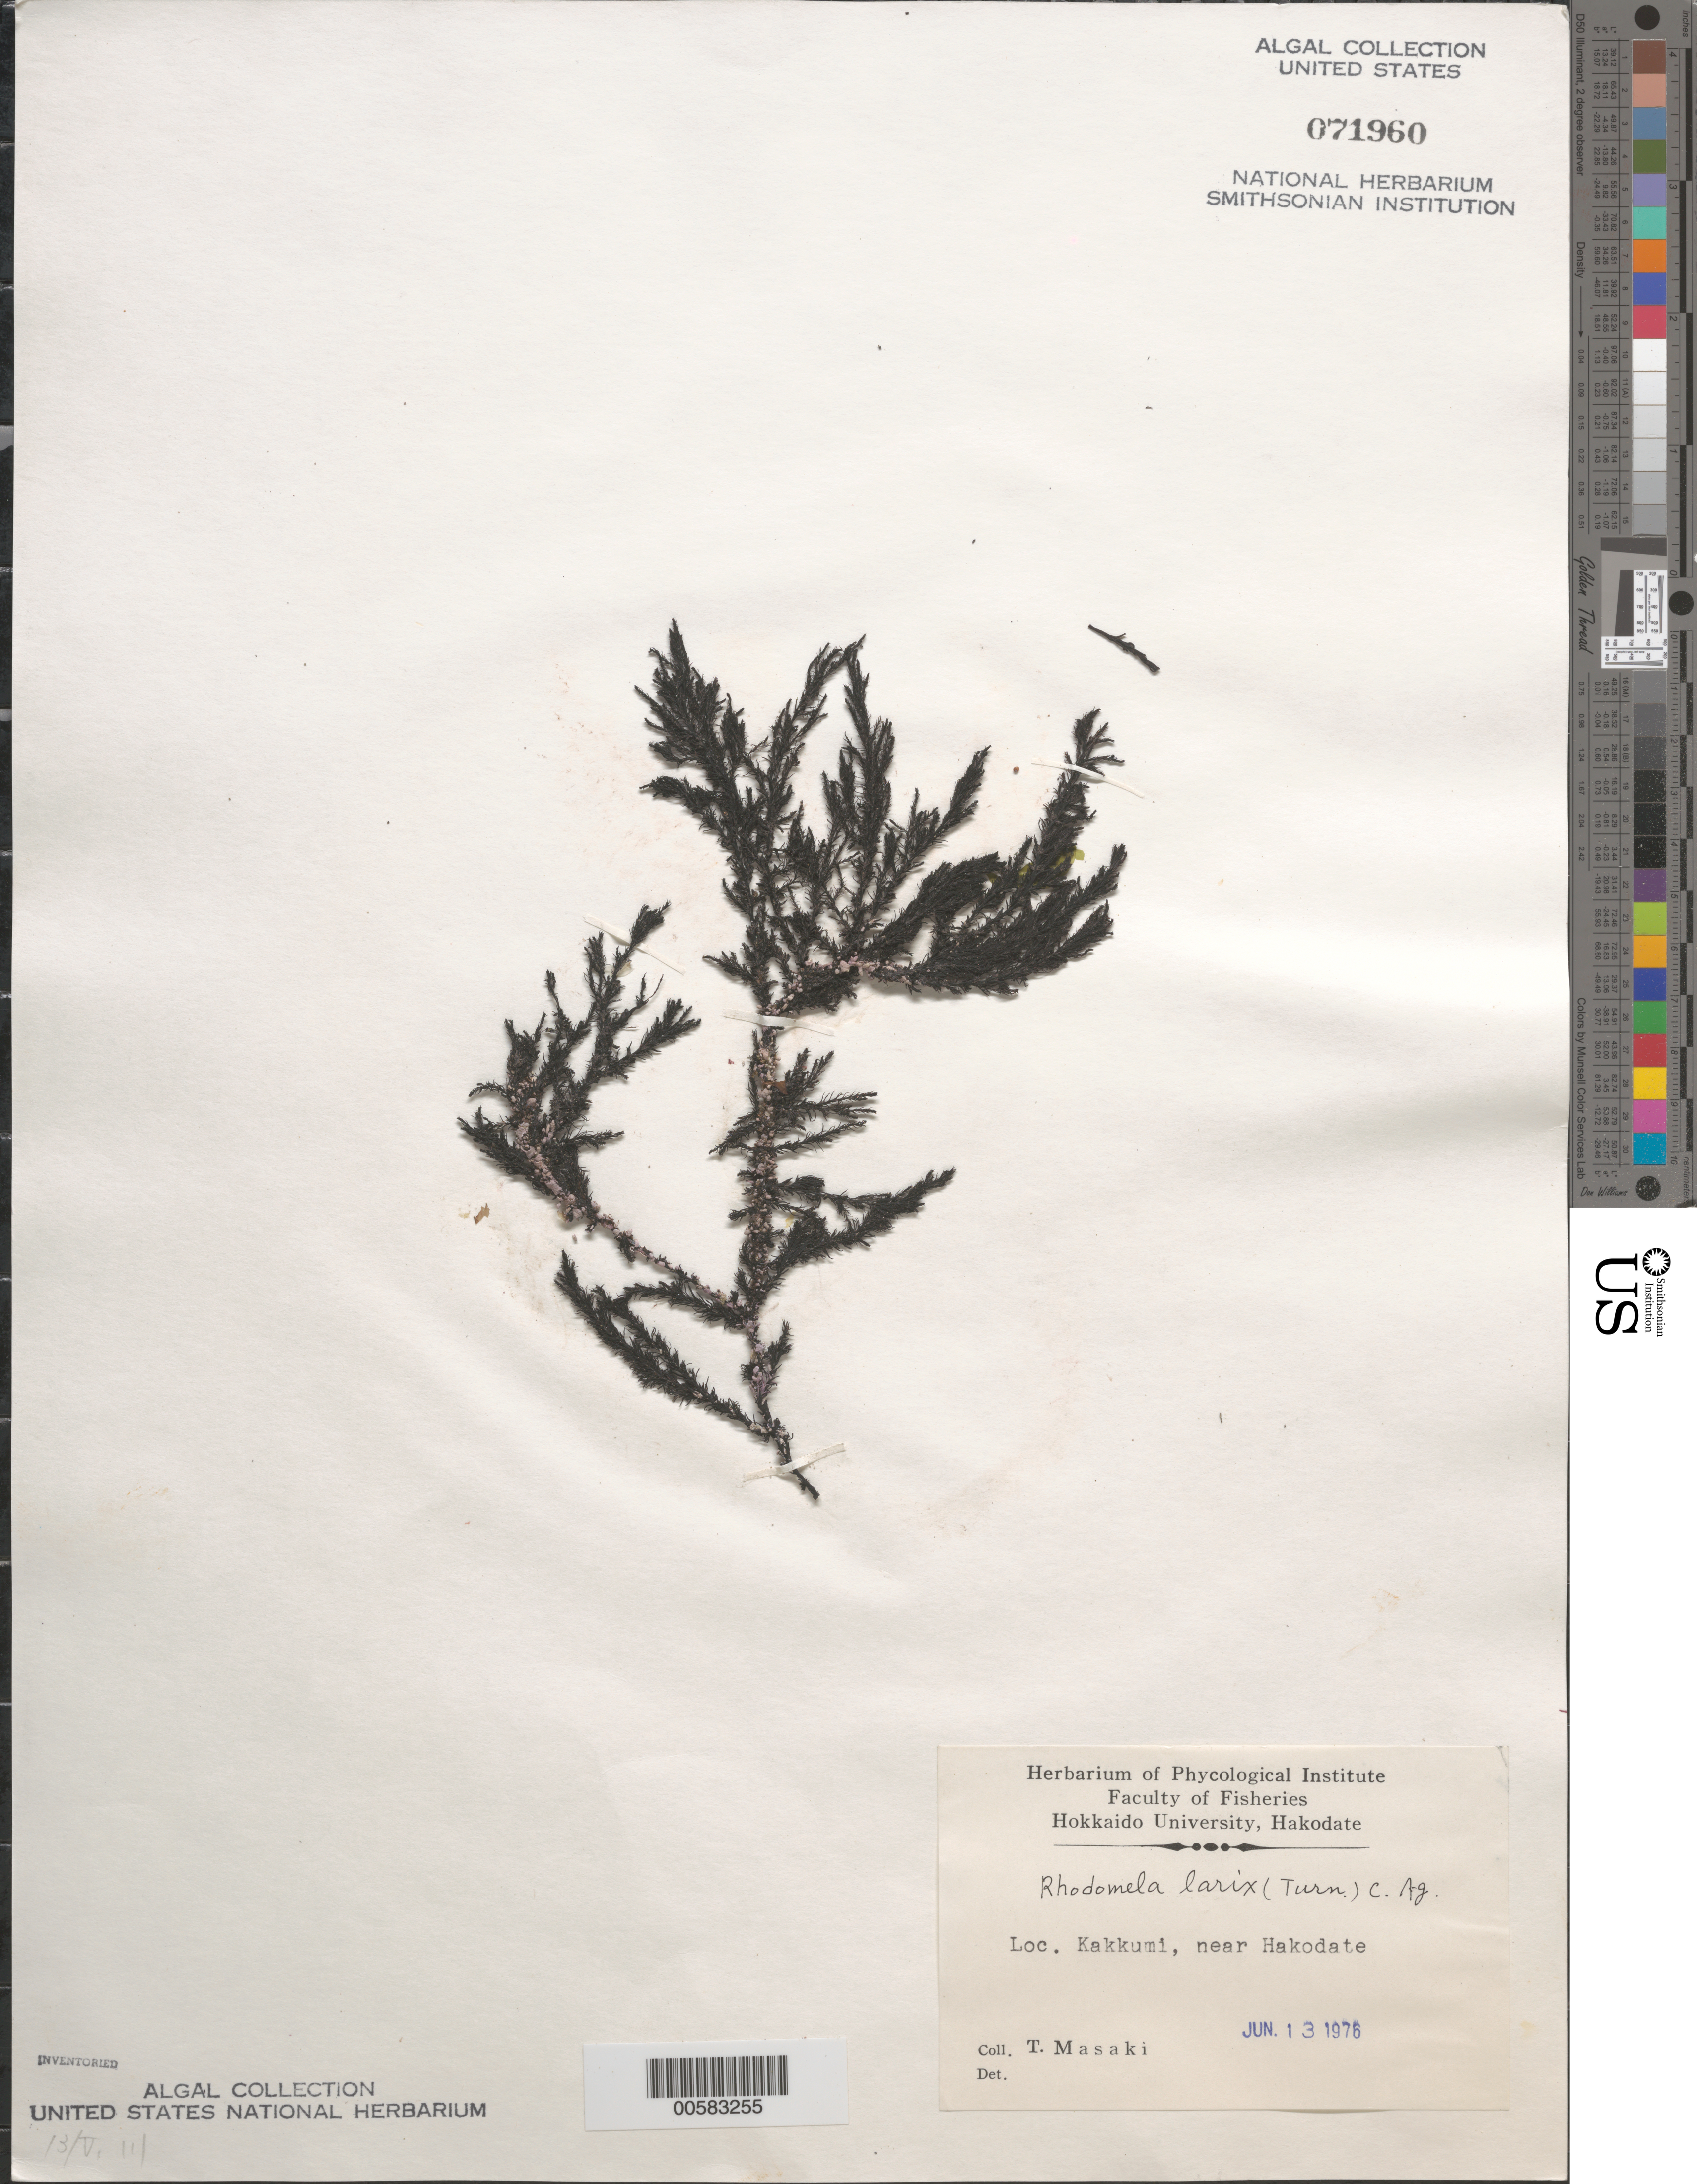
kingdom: Plantae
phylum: Rhodophyta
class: Florideophyceae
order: Ceramiales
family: Rhodomelaceae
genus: Neorhodomela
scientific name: Neorhodomela larix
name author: (Turner) Masuda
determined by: Algae name updating Project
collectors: T. Masaki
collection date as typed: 13 Jun 1976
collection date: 1976-06-13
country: Japan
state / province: Hokkaido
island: Hokkaido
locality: Kakkumi, near Hakodate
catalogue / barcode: US 71960